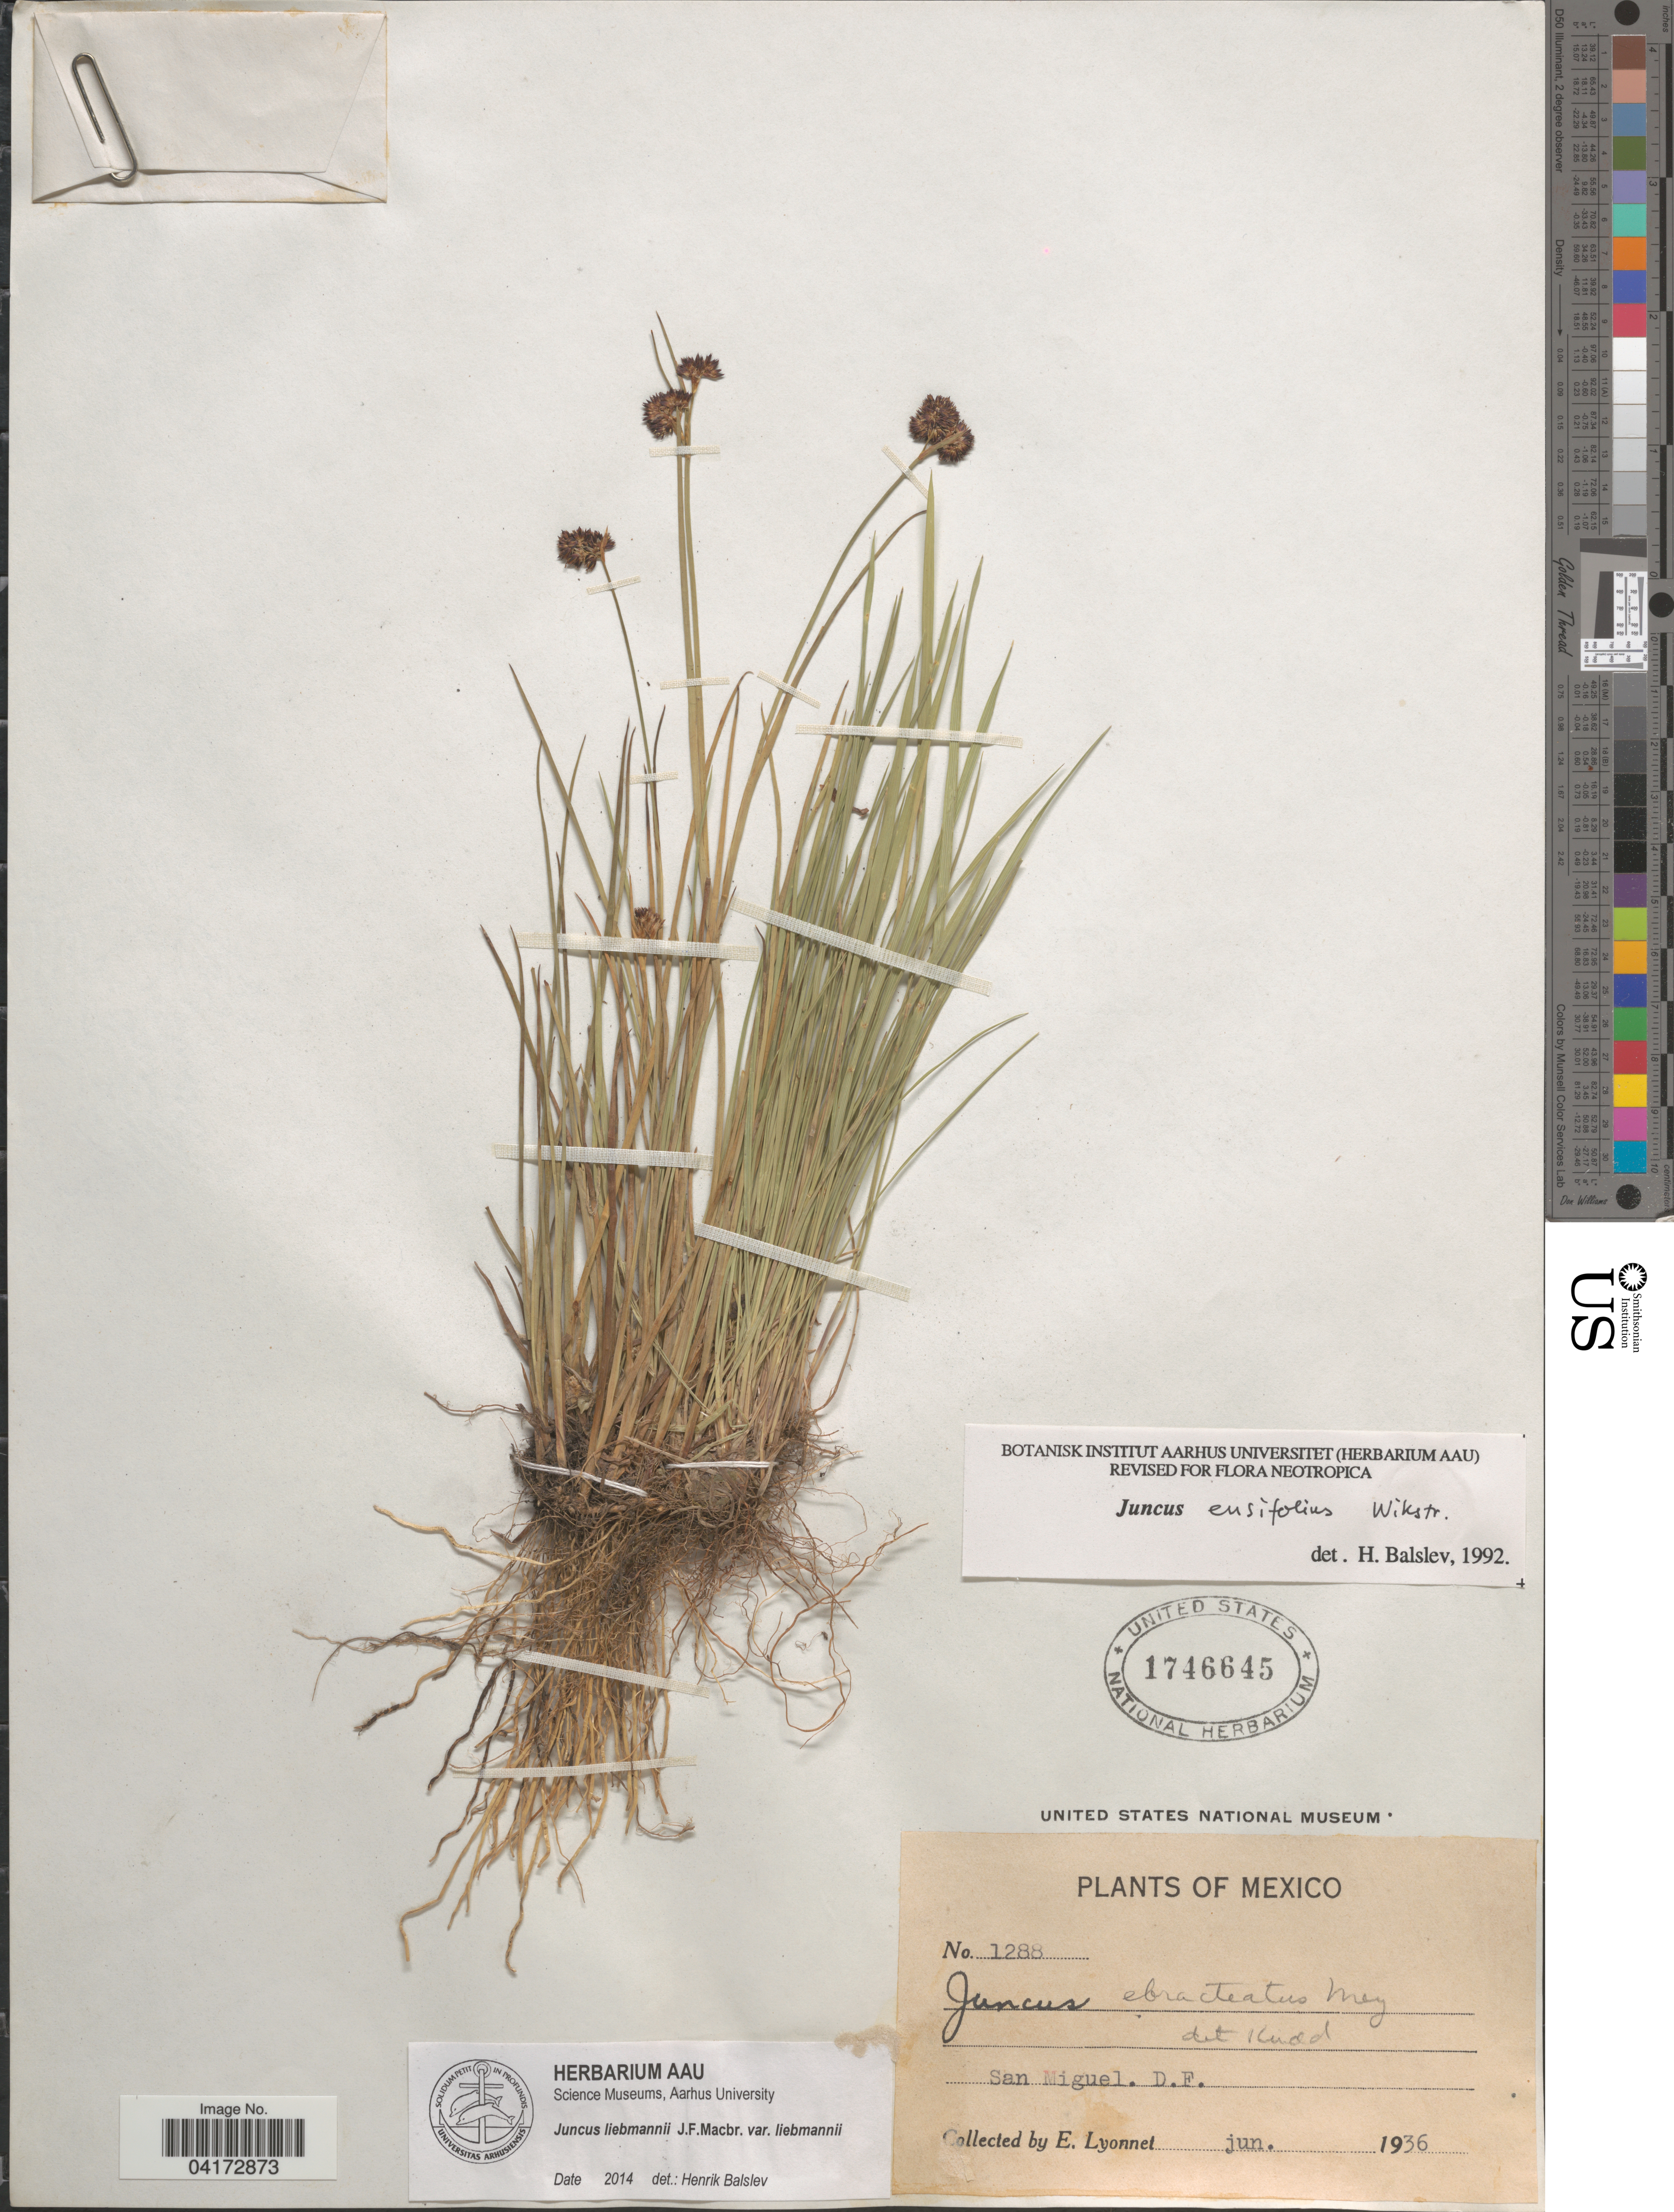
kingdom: Plantae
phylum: Tracheophyta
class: Liliopsida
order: Poales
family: Juncaceae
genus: Juncus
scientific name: Juncus liebmannii var. liebmannii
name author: J.F. Macbr.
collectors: E. Lyonnet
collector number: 1288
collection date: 1936-06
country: Mexico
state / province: Distrito Federal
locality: San Miguel.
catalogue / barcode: US 1746645